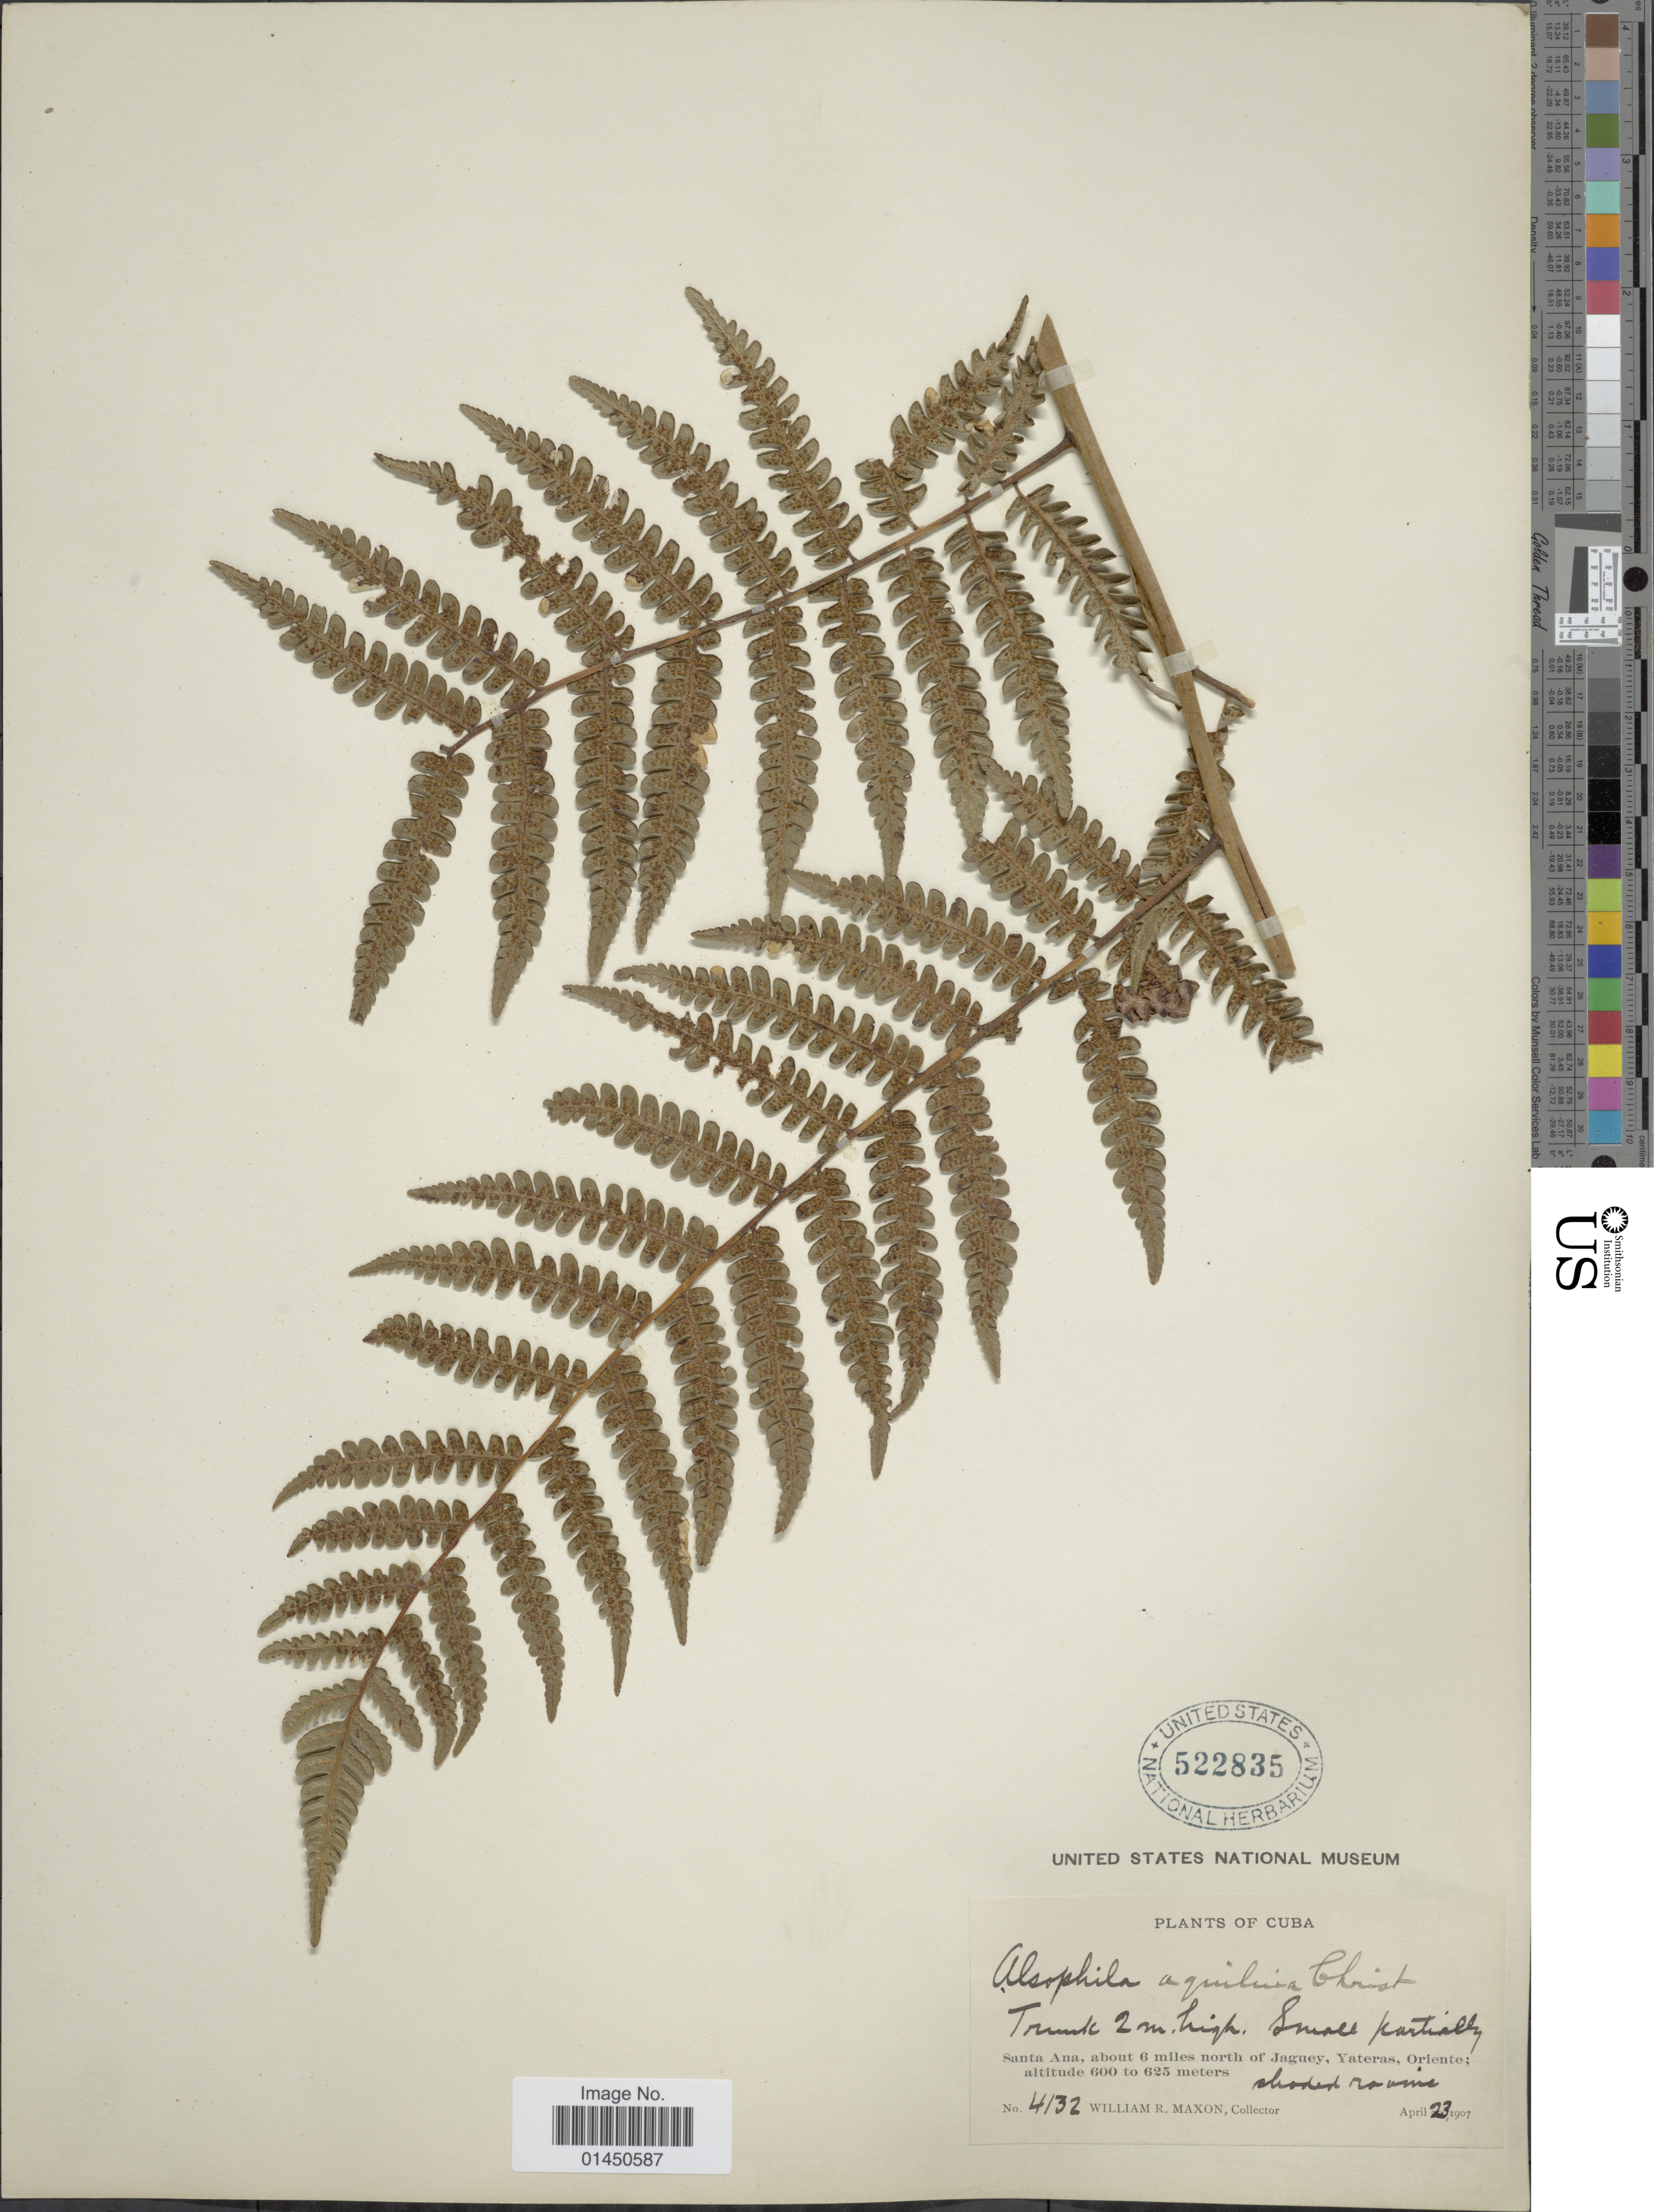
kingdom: Plantae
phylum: Tracheophyta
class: Polypodiopsida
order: Cyatheales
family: Cyatheaceae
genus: Cyathea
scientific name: Cyathea parvula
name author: (Jenman) Domin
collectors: W. R. Maxon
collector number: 4132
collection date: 1907-04-23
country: Cuba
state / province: Oriente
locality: Santa Ana, about 6 miles north of Jaguey, Yateras.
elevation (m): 600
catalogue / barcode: US 522835